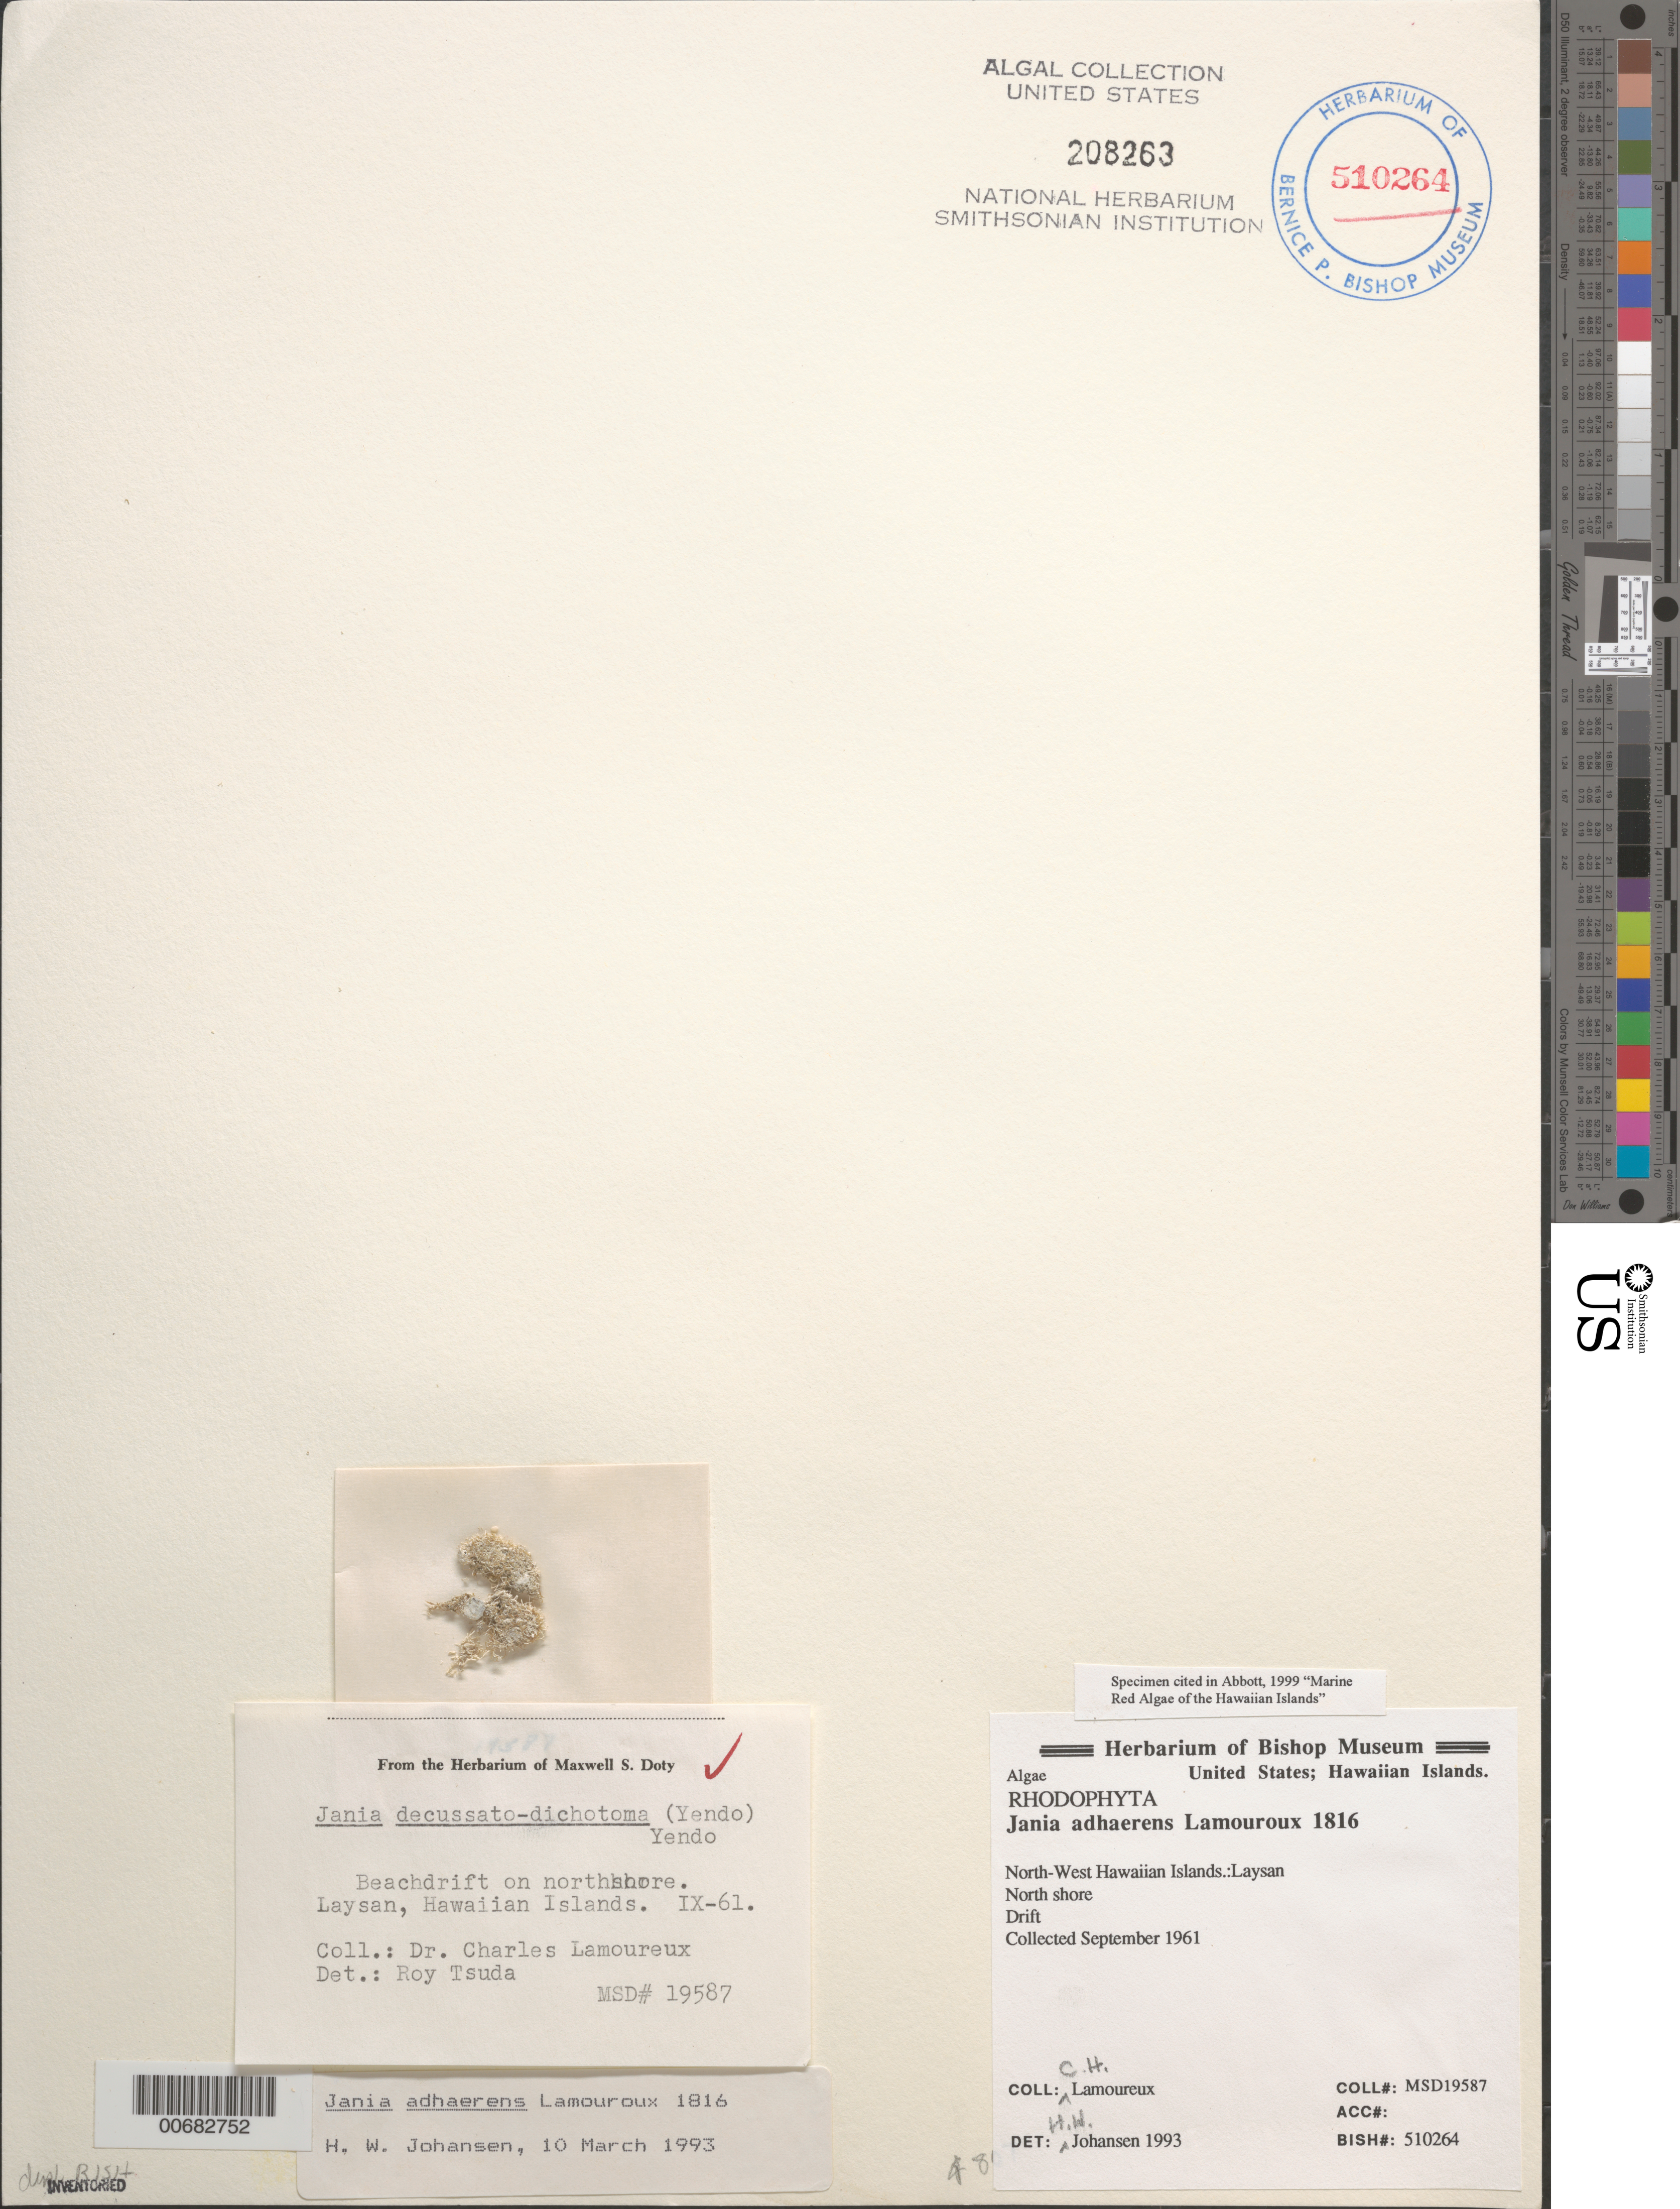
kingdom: Plantae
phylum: Rhodophyta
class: Florideophyceae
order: Corallinales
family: Corallinaceae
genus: Jania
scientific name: Jania pedunculatum var. adhaerens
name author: (J.V.Lamouroux) A.S.Harvey et al.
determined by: Algae name updating Project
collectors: C. H. Lamoureux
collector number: MSD 19587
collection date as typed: Sep 1961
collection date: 1961-09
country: United States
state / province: Hawaii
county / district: Honolulu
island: Laysan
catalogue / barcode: US 208263